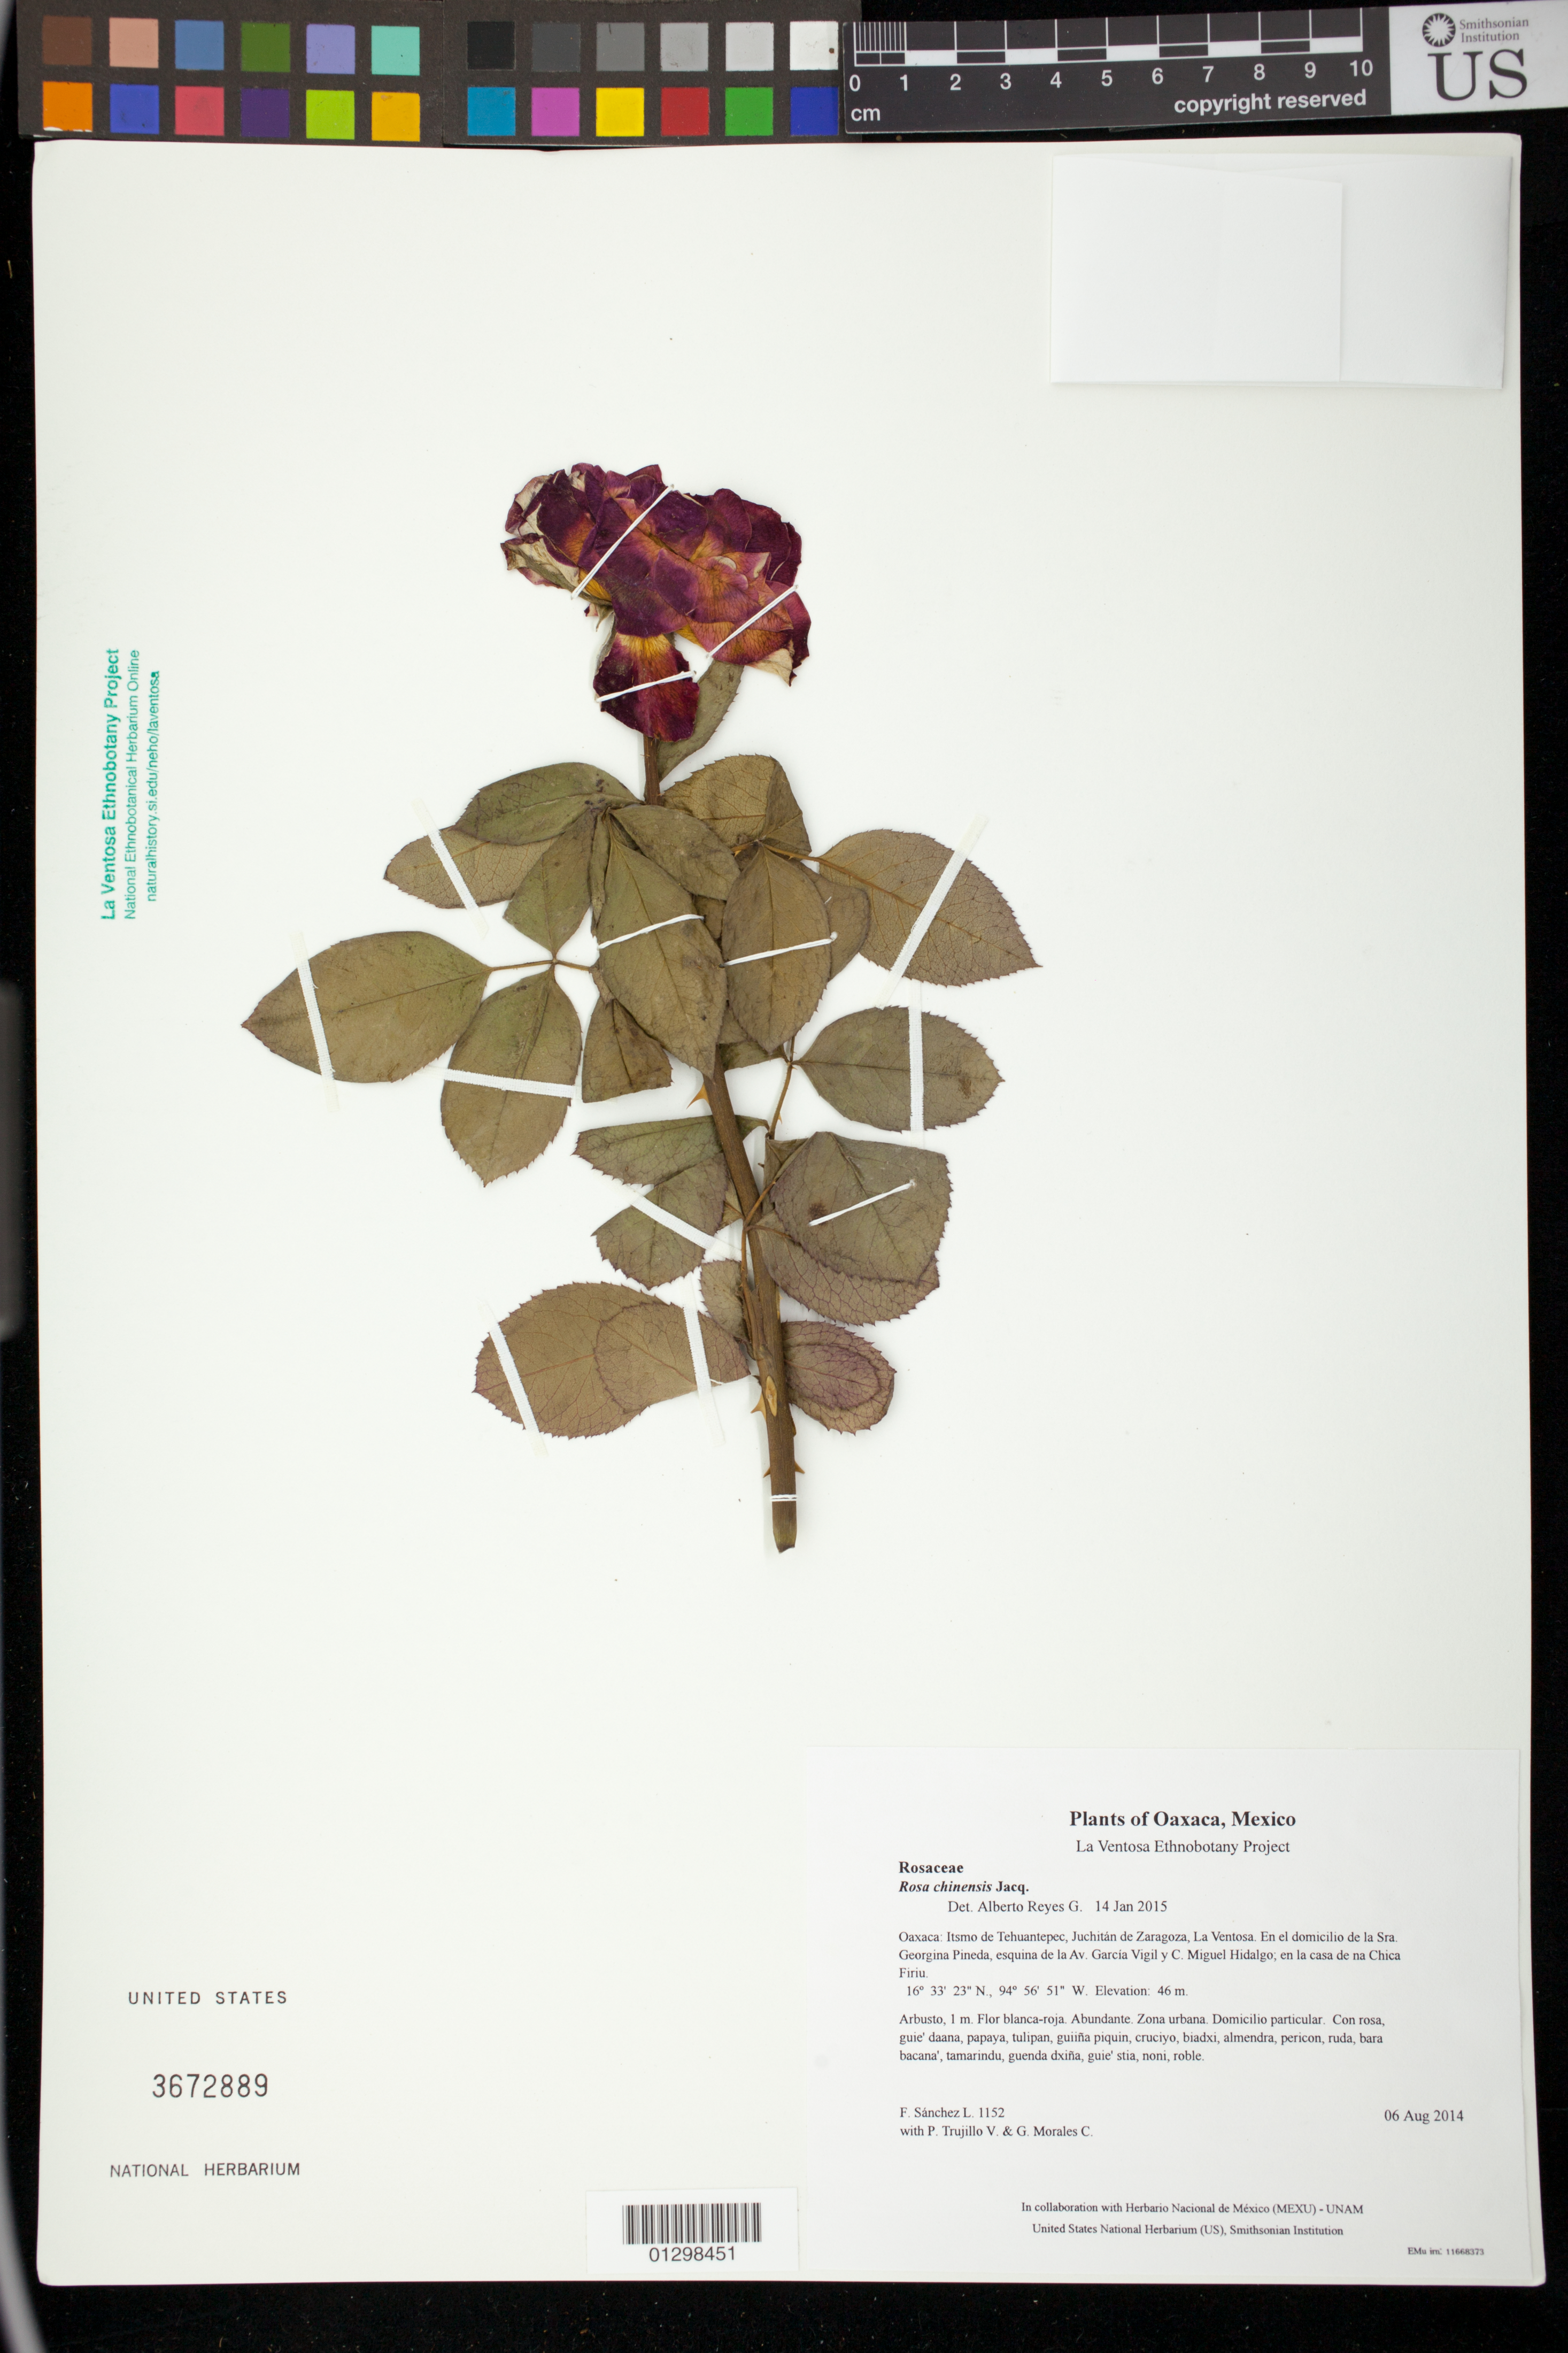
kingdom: Plantae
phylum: Tracheophyta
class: Magnoliopsida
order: Rosales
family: Rosaceae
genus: Rosa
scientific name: Rosa chinensis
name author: Jacq.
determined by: Reyes García, A.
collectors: F. Sánchez L., P. Trujillo V. & G. Morales C.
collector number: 1152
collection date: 2014-08-06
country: Mexico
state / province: Oaxaca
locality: Itsmo de Tehuantepec, Juchitán de Zaragoza, La Ventosa. En el domicilio de la Sra. Georgina Pineda, esquina de la Av. García Vigil y C. Miguel Hidalgo; en la casa de na Chica Firiu.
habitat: Zona urbana. Domicilio particular.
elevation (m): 46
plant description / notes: MEXU, US; Yaga bandaga. 1 m. Guie' naquichi'-naxiña'. Stale.; rosas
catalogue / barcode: US 3672889